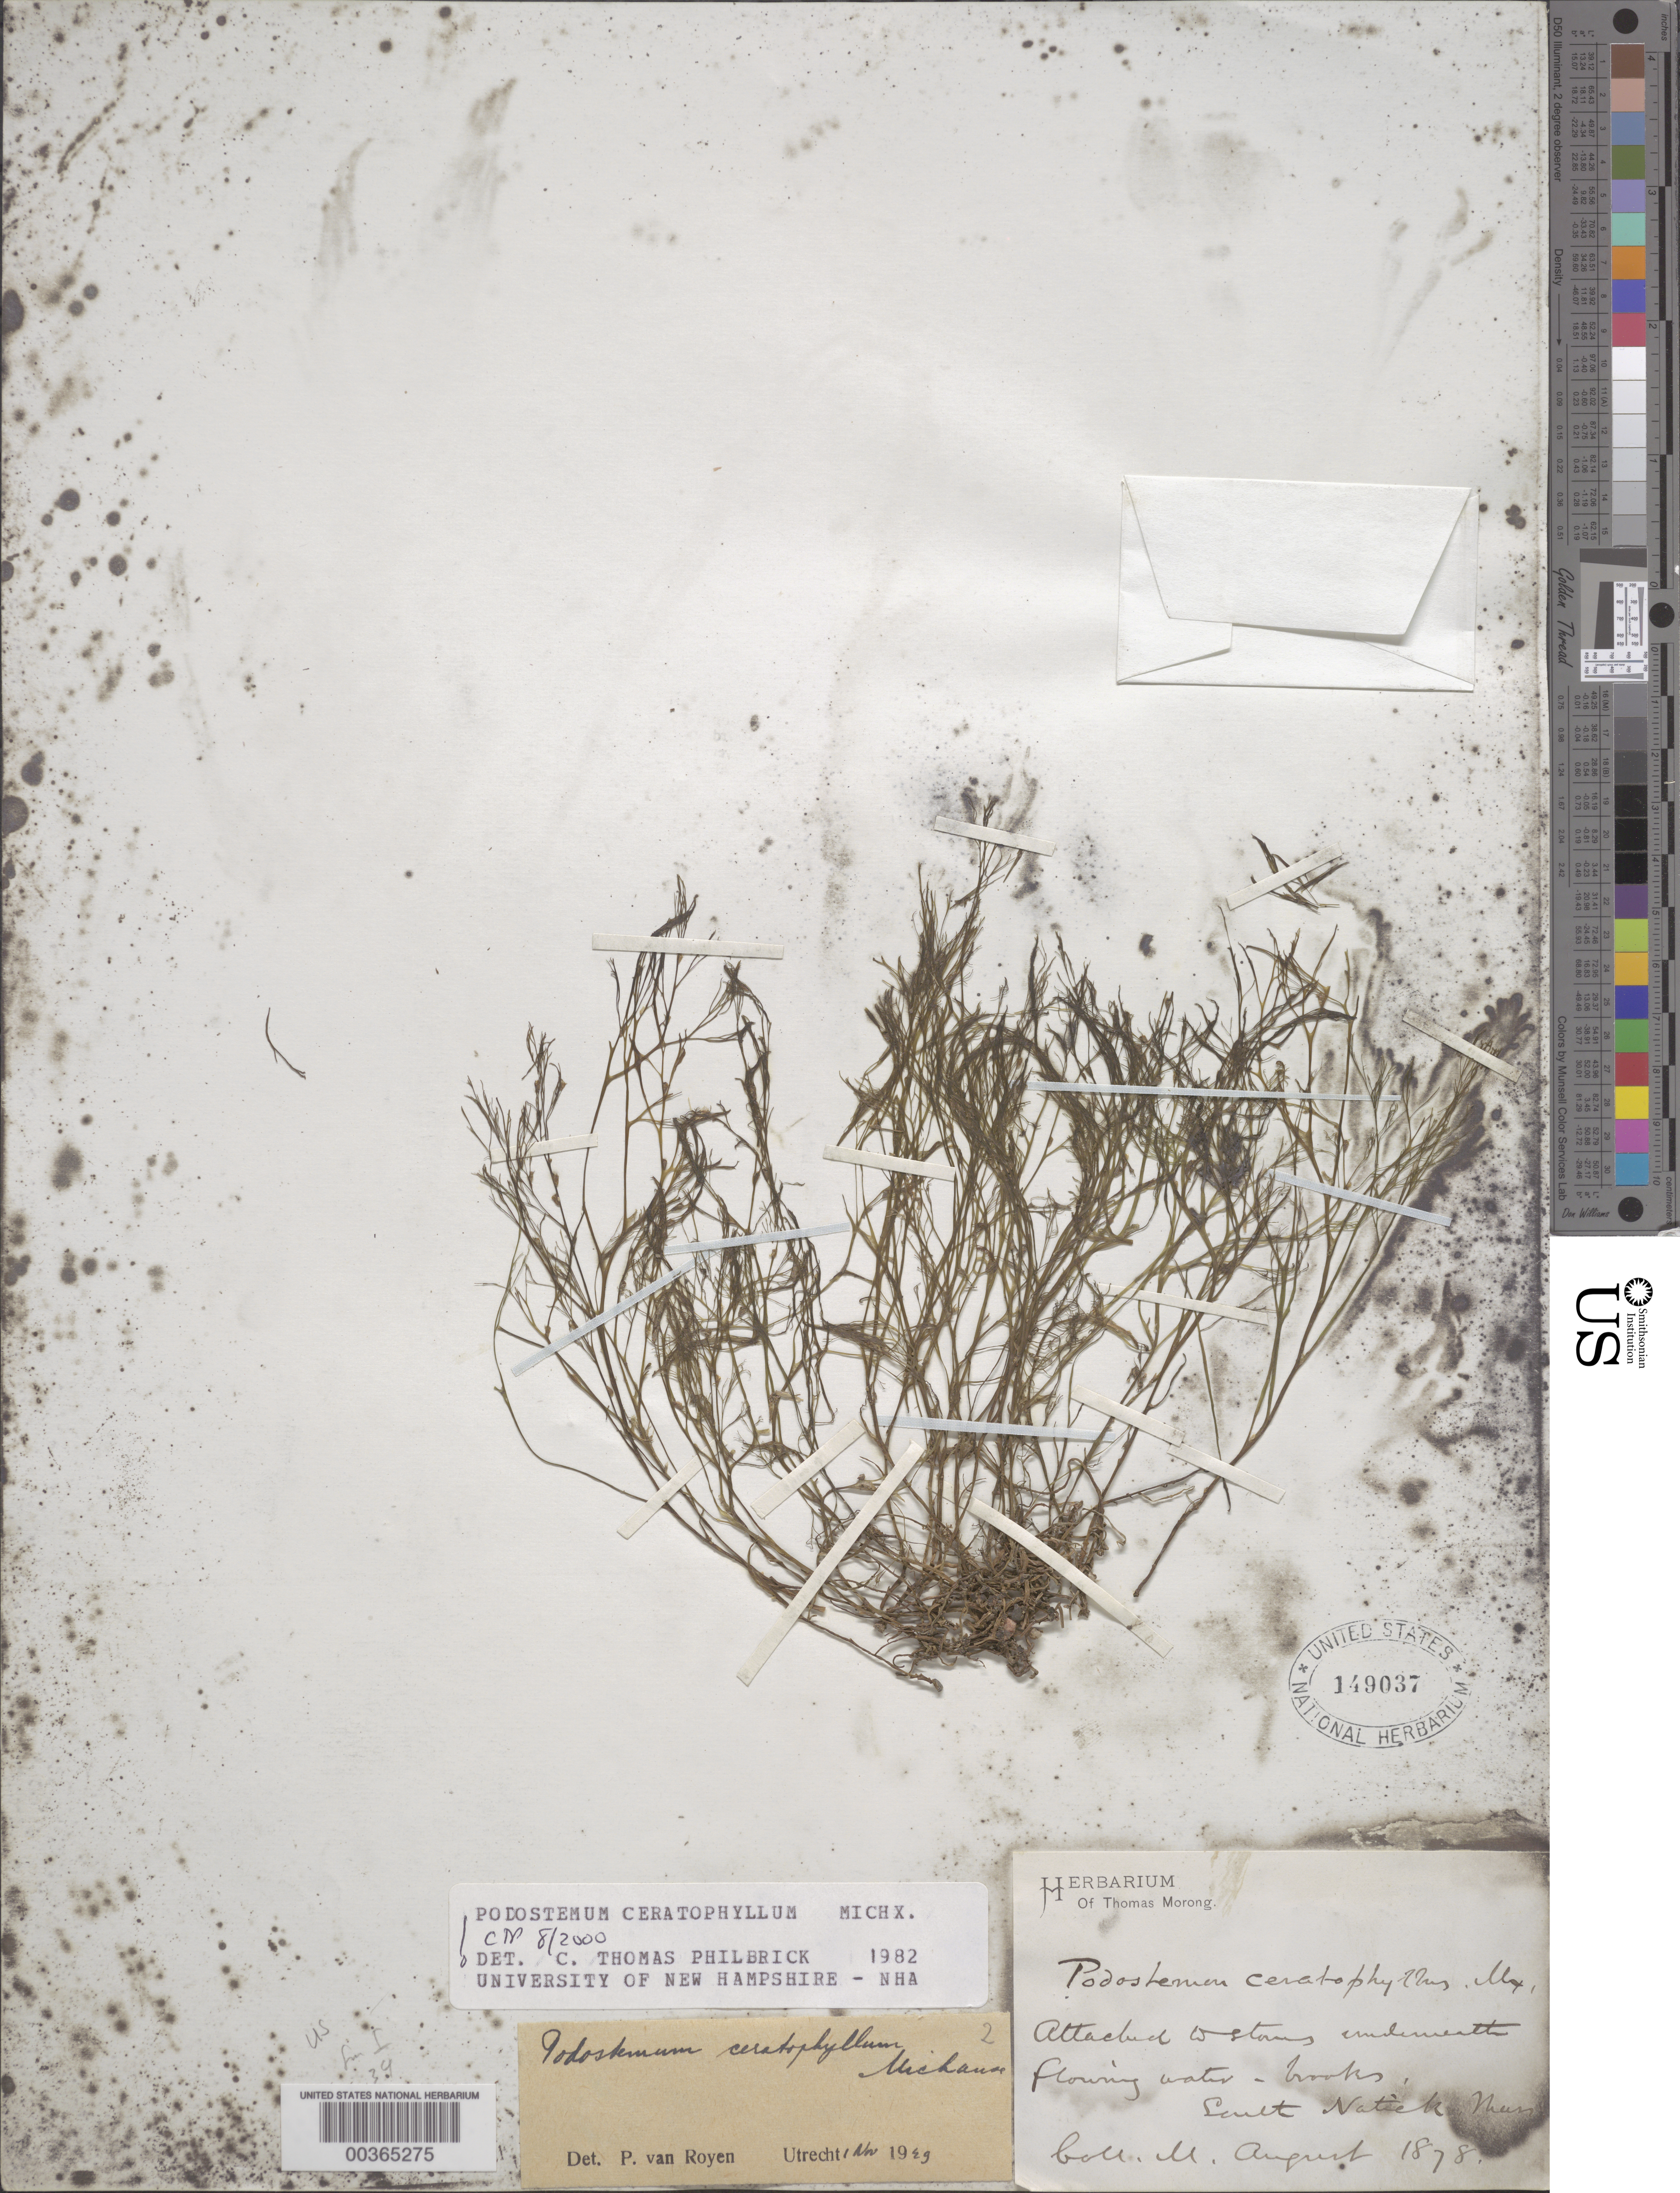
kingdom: Plantae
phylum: Tracheophyta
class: Magnoliopsida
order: Malpighiales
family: Podostemaceae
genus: Podostemum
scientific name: Podostemum ceratophylllum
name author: Michx.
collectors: T. Morong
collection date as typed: Aug 1878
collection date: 1878-08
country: United States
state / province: Massachusetts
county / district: Middlesex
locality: South natick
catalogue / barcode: US 149037